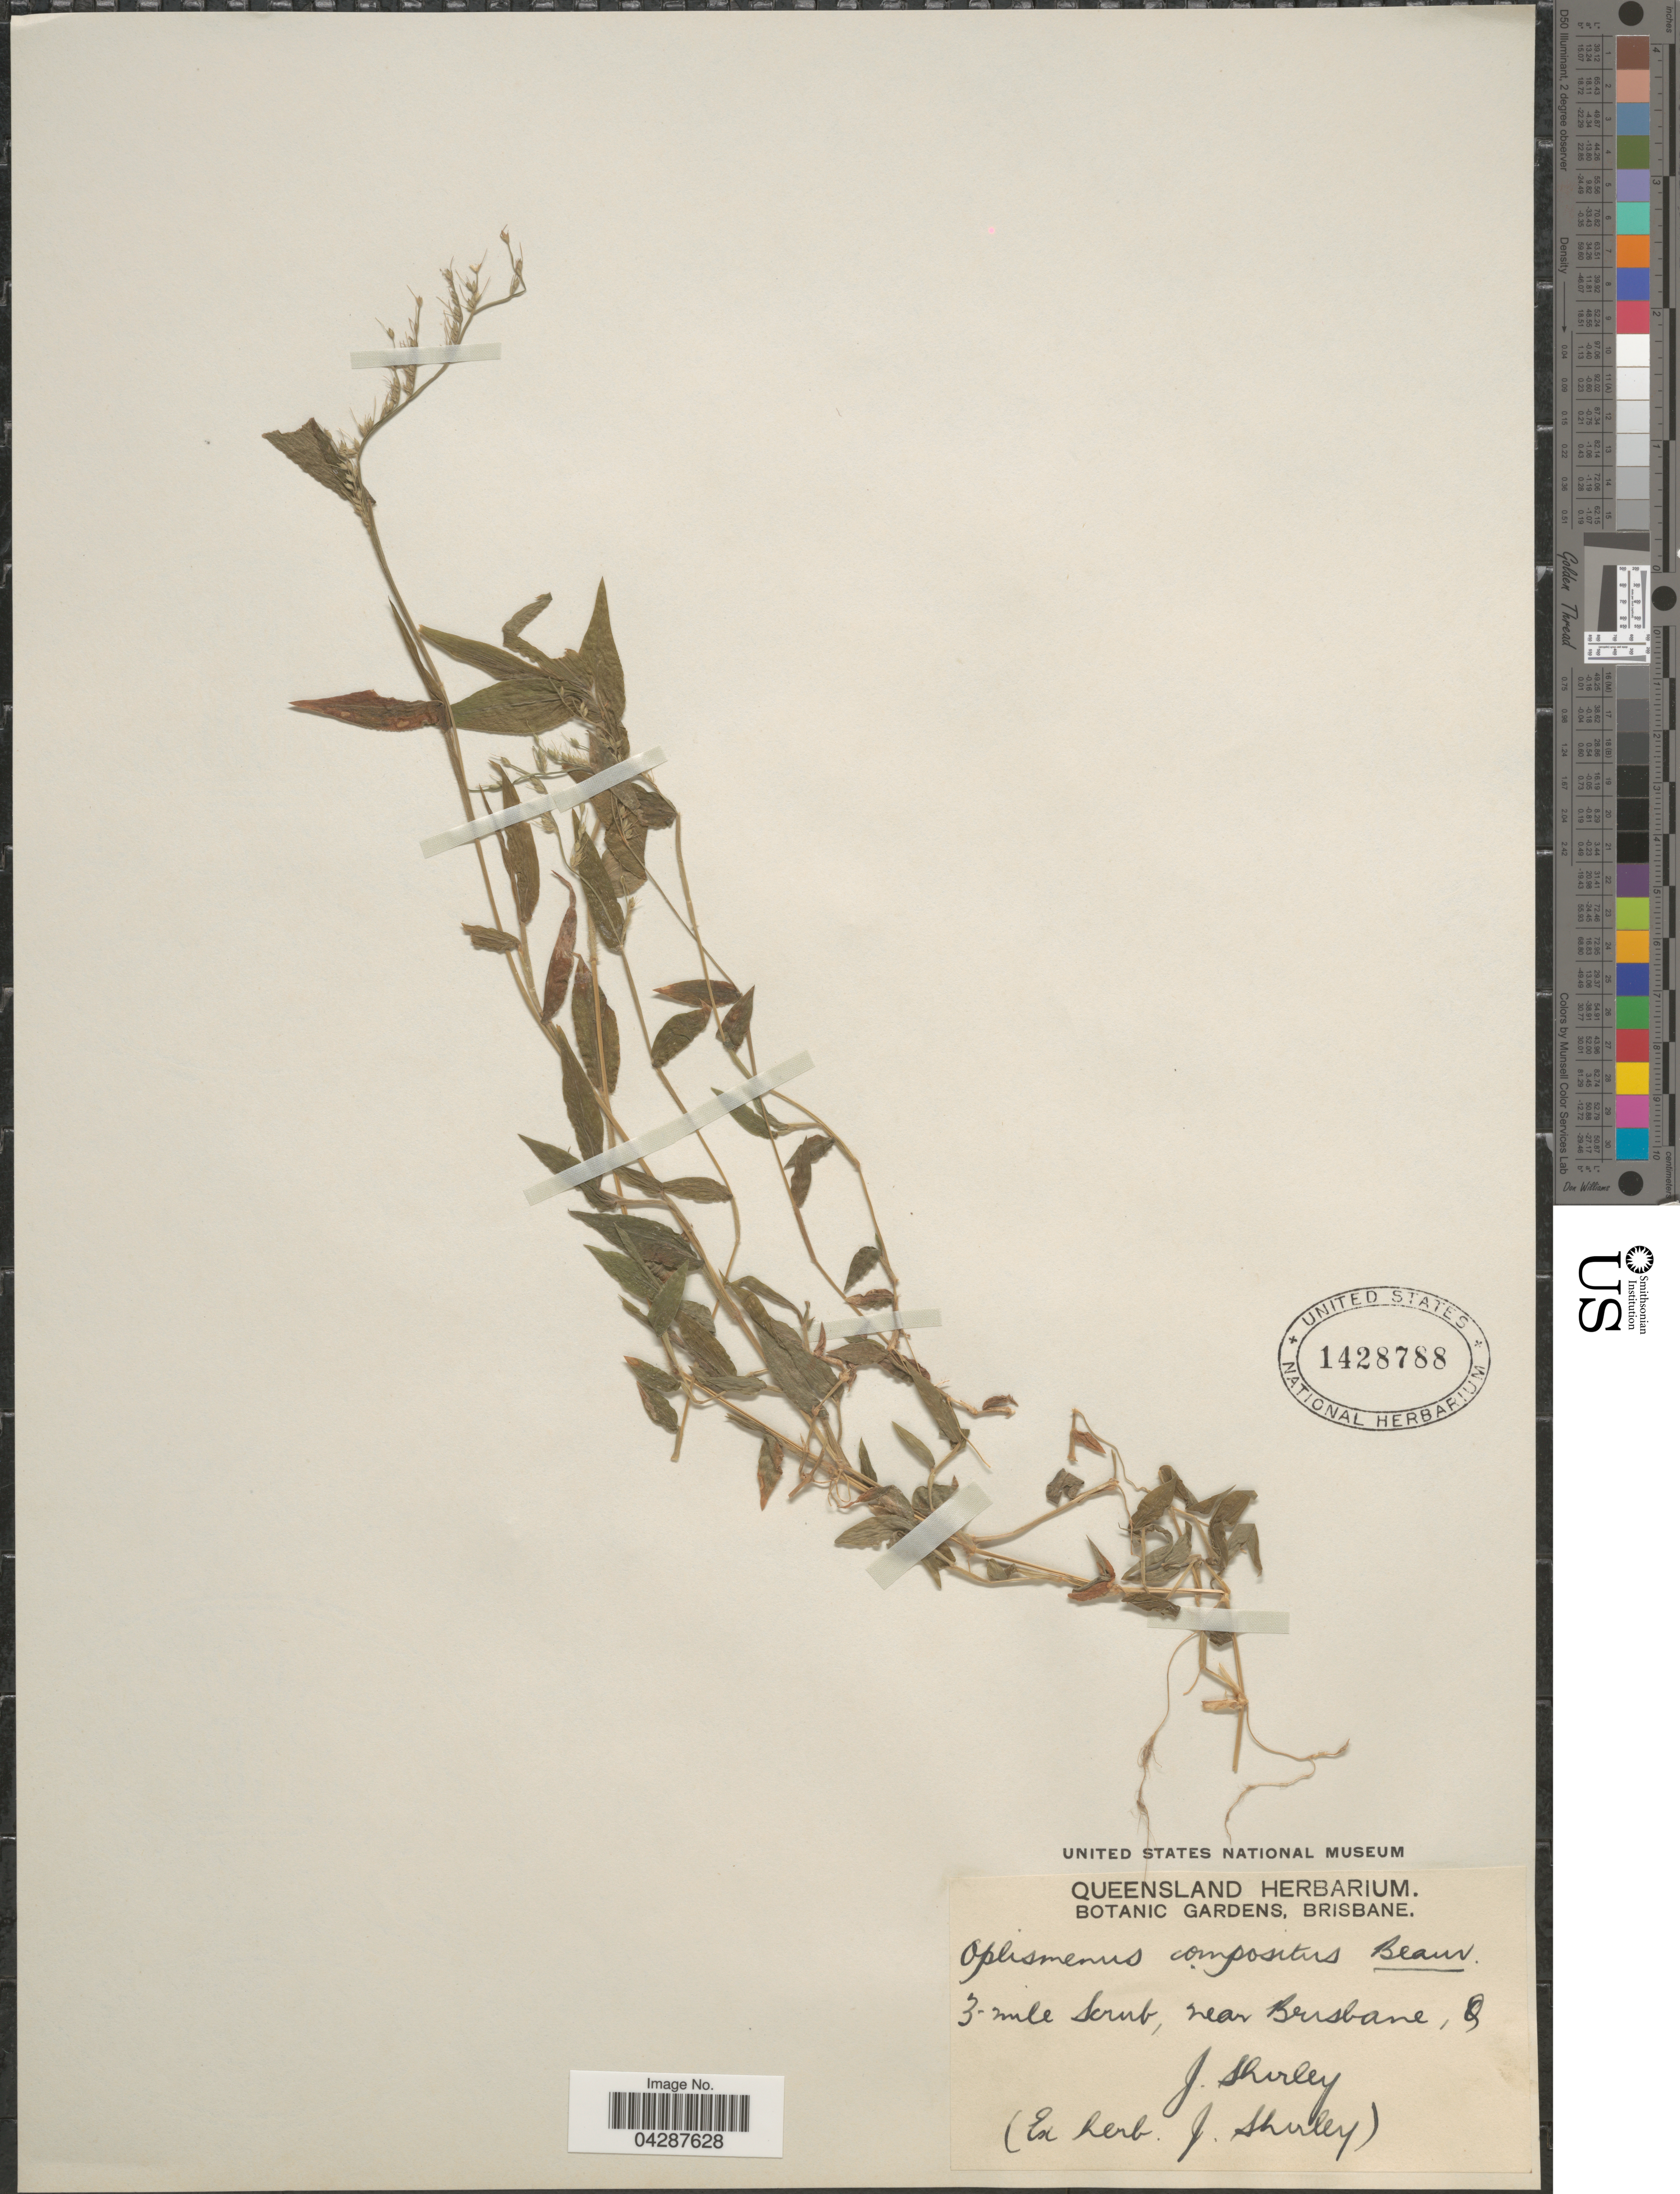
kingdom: Plantae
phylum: Tracheophyta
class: Liliopsida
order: Poales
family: Poaceae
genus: Oplismenus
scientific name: Oplismenus compositus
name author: (L.) P. Beauv.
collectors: J. Shirley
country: Australia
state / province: Queensland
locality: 3 mile scrub, near Brisbane.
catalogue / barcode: US 1428788